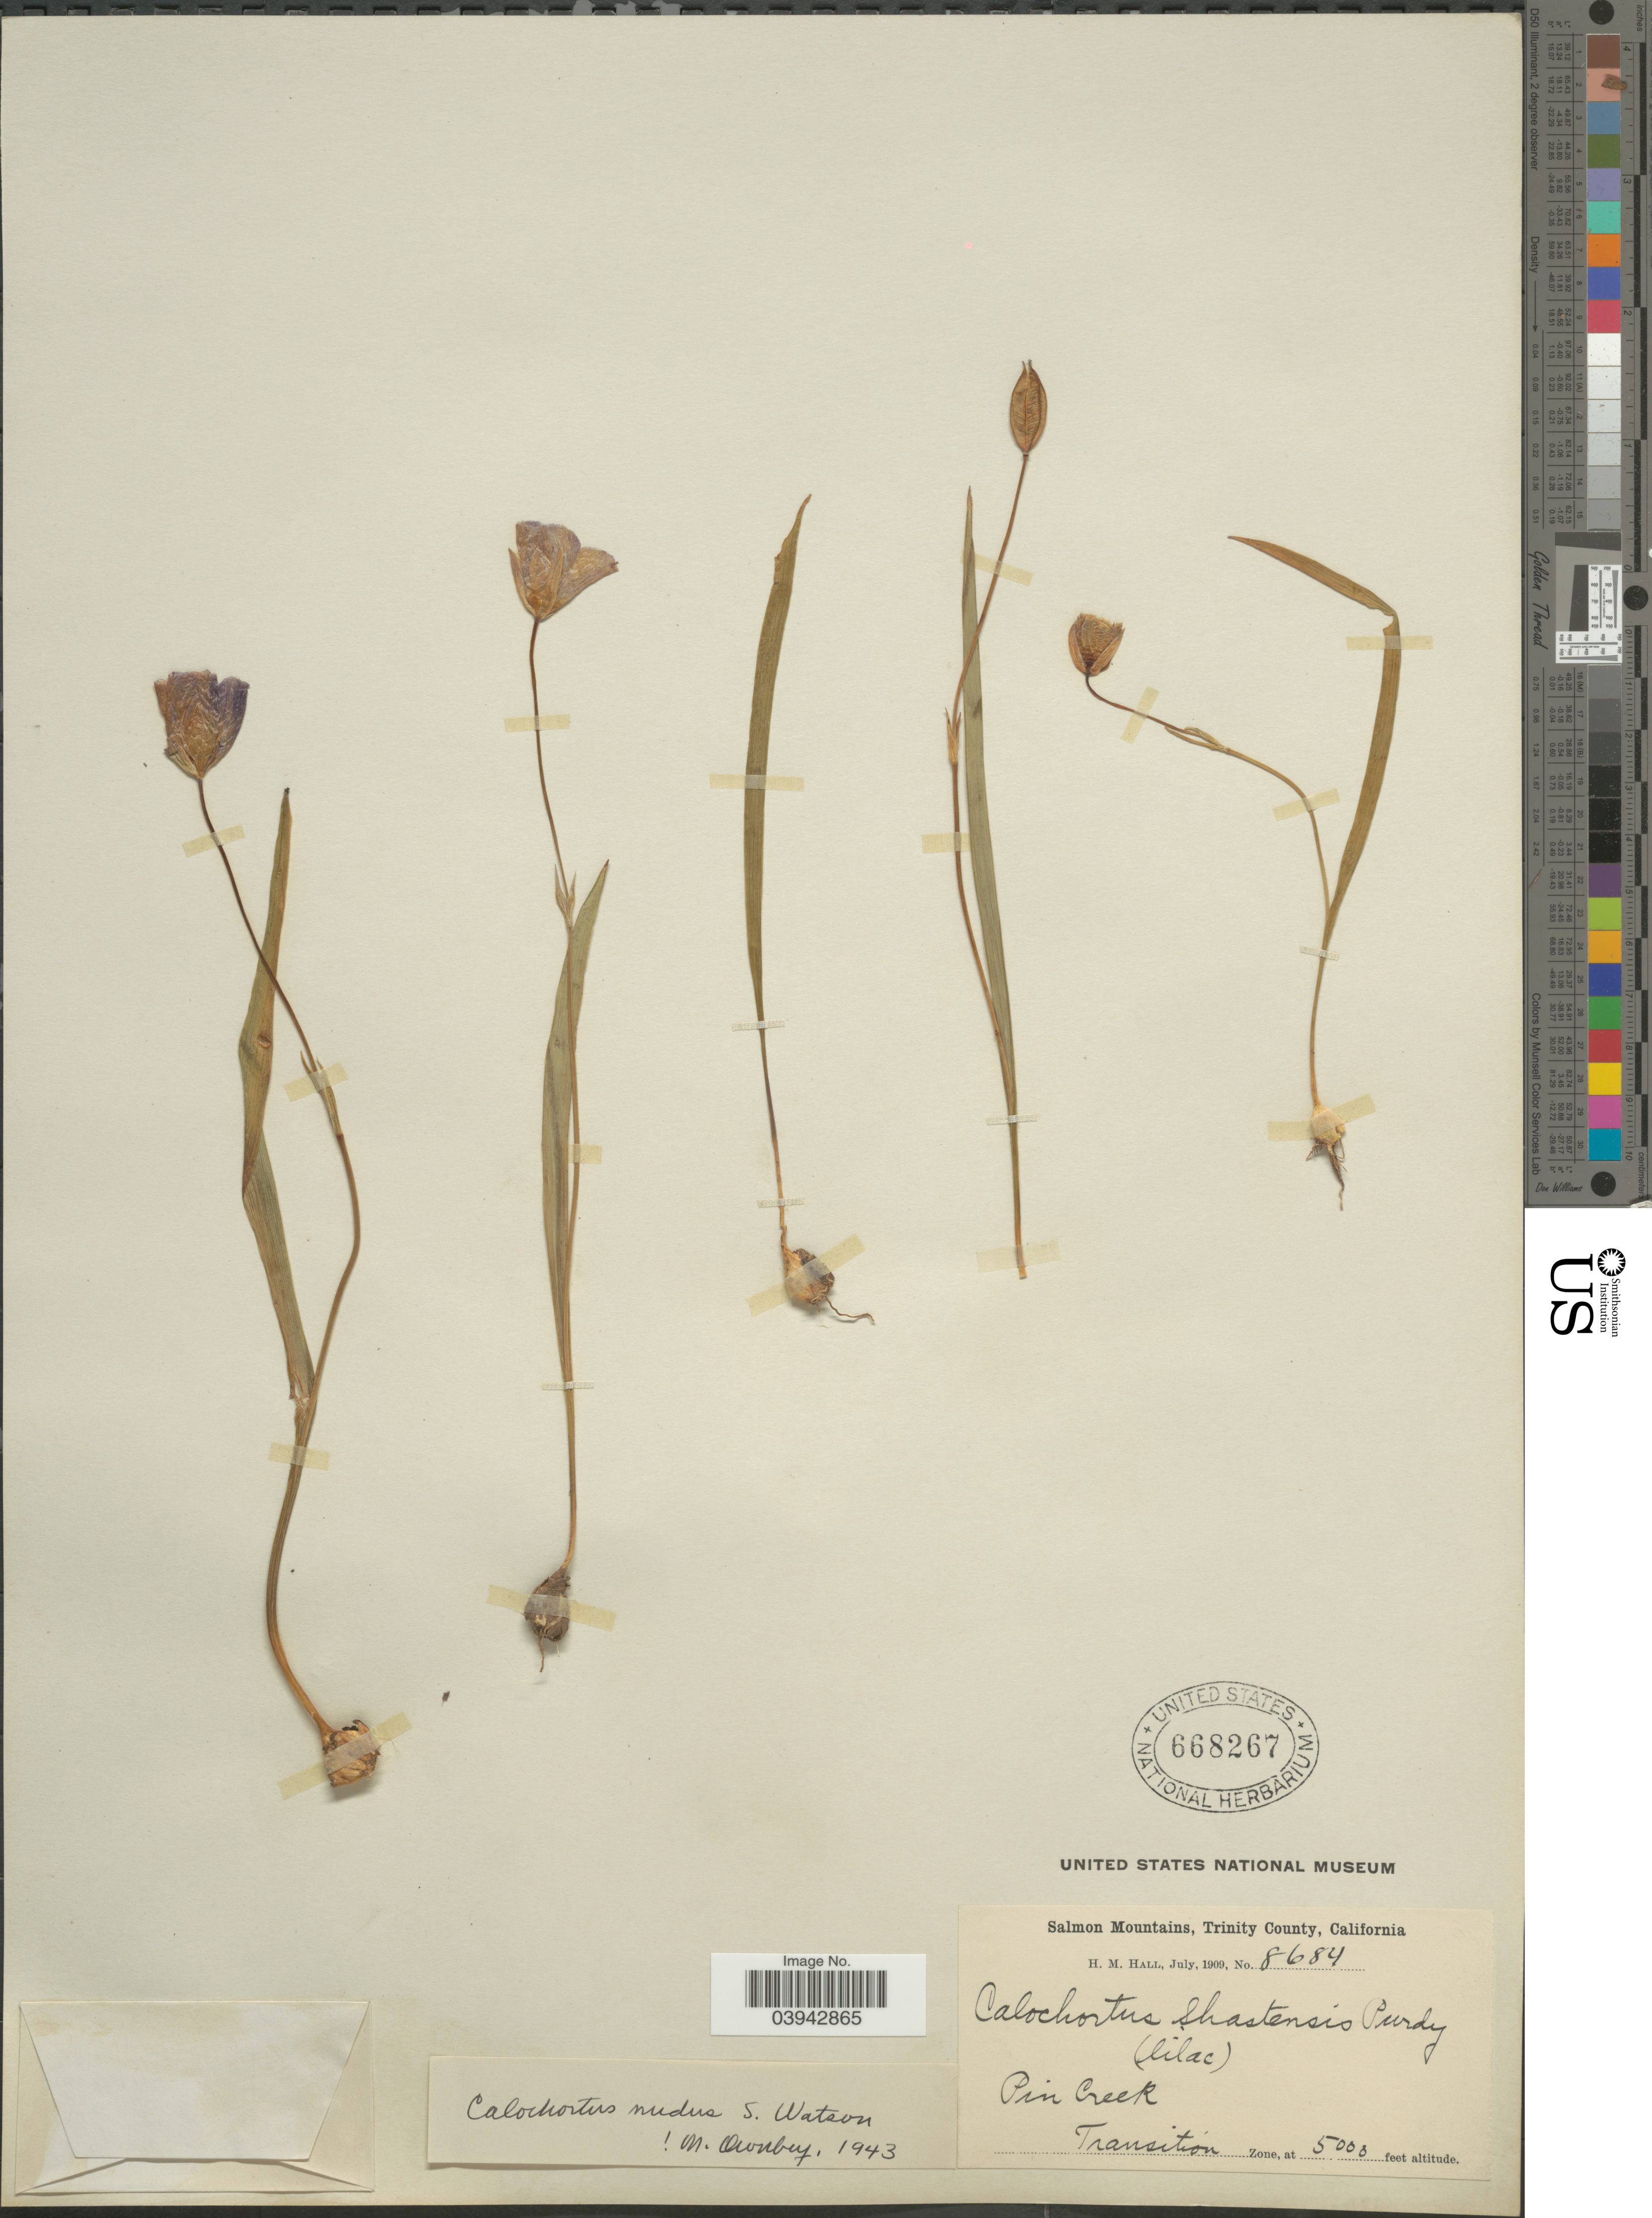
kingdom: Plantae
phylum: Tracheophyta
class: Liliopsida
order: Liliales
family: Liliaceae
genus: Calochortus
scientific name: Calochortus nudus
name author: S. Watson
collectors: H. M. Hall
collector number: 8684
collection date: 1909-07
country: United States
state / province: California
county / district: Trinity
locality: Salmon Mountains, Trinity County. Pin Creek. Transition Zone.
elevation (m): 1524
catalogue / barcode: US 668267